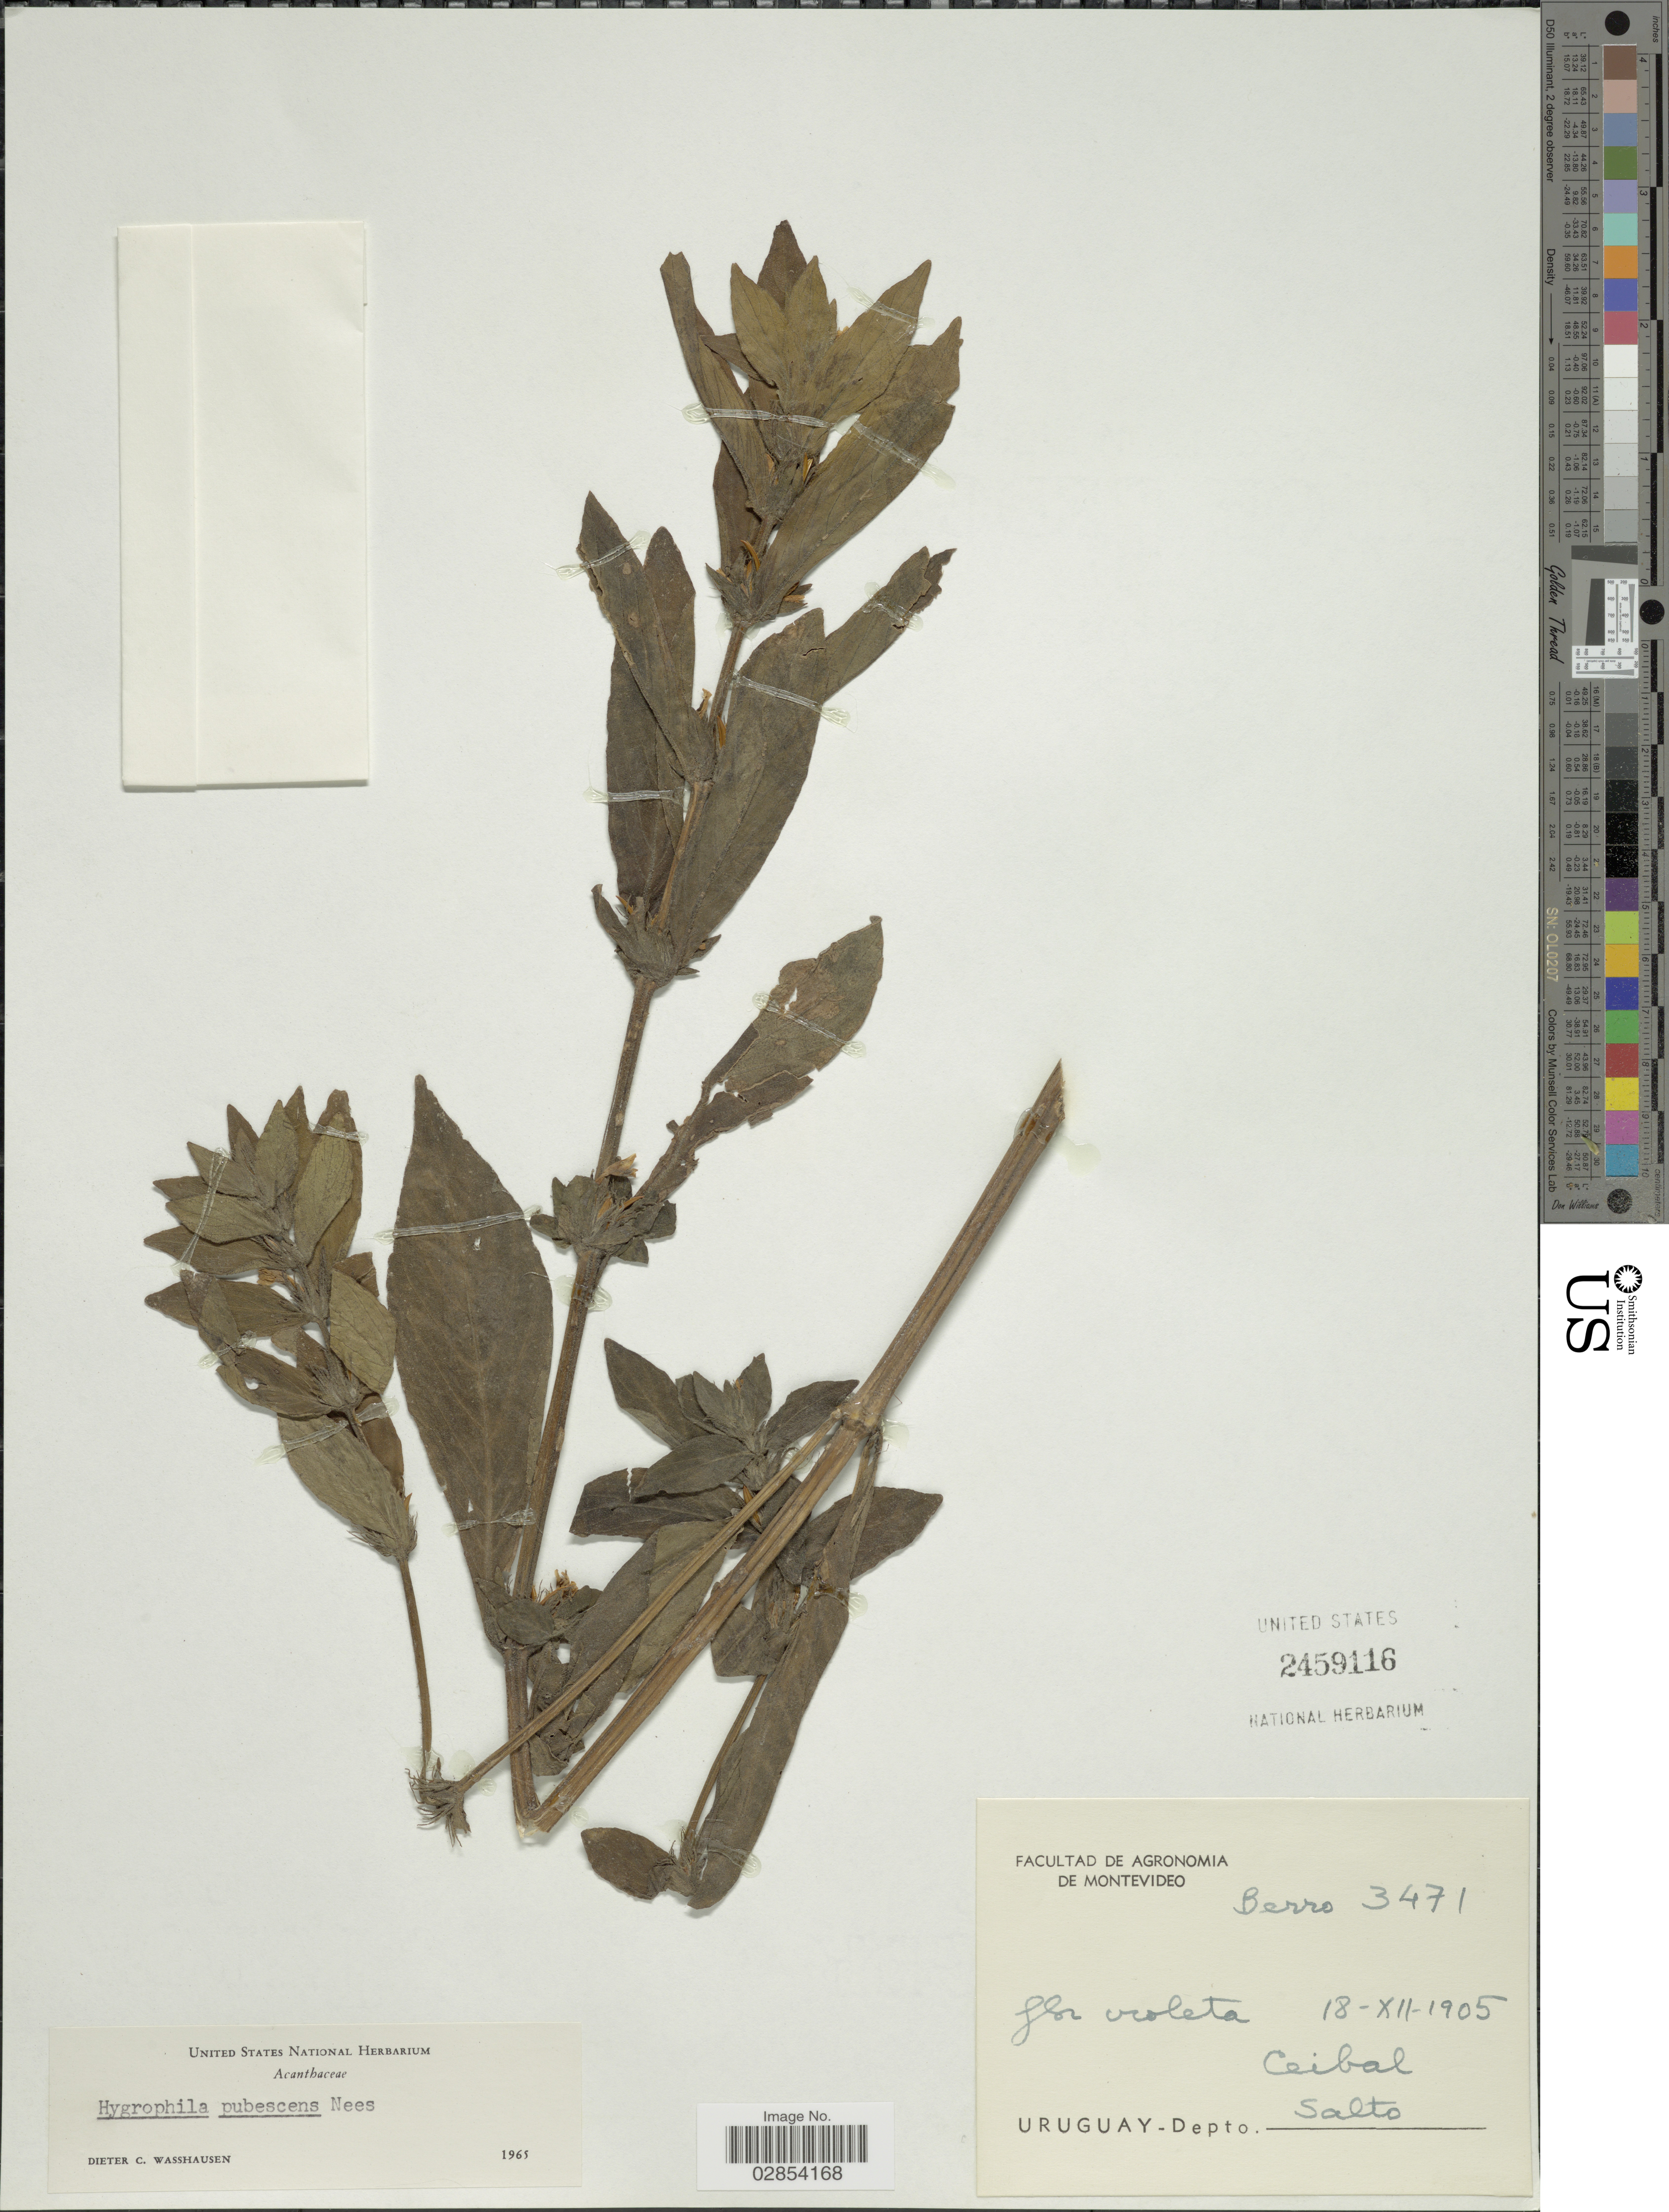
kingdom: Plantae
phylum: Tracheophyta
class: Magnoliopsida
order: Lamiales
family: Acanthaceae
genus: Hygrophila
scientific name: Hygrophila pubescens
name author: Nees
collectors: Berro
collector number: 3471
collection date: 1905-12-18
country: Uruguay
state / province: Salto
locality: Depto. Salto. Ceibal.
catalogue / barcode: US 2459116